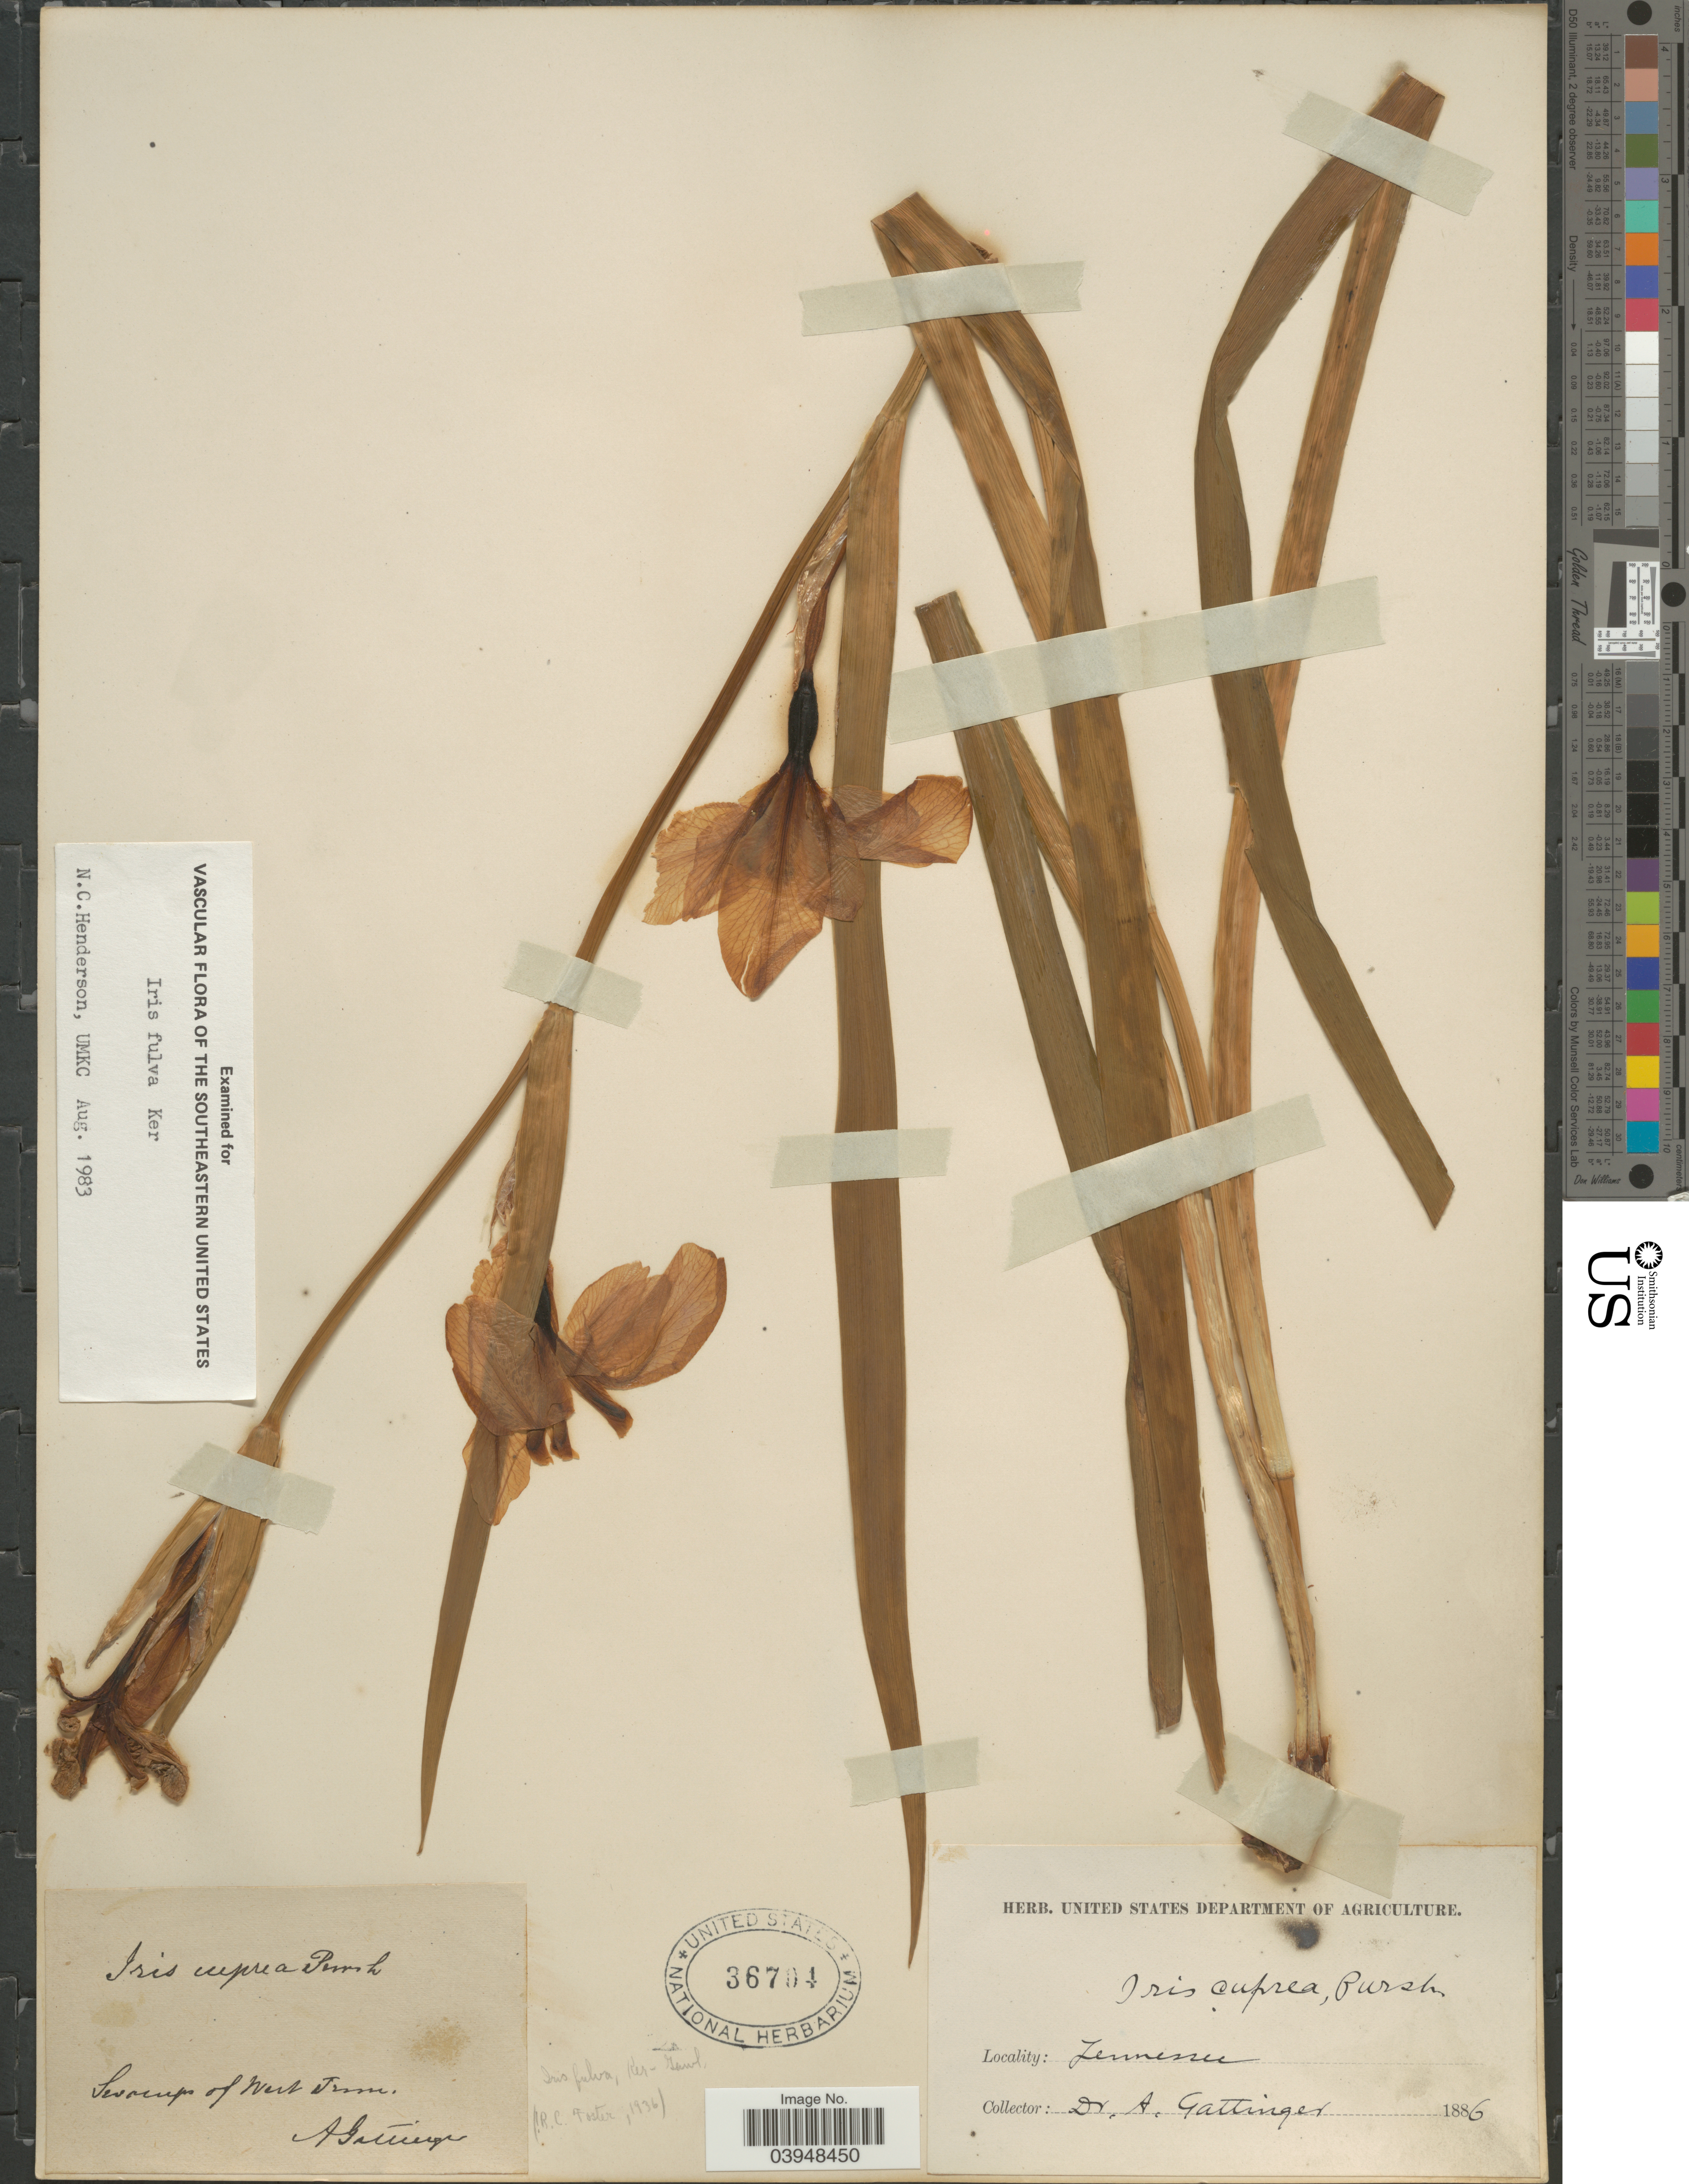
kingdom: Plantae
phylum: Tracheophyta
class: Liliopsida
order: Asparagales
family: Iridaceae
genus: Iris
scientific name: Iris fulva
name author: Ker Gawl.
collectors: A. Gattinger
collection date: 1886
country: United States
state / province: Tennessee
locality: Swamp of West Tenn.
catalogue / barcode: US 36704